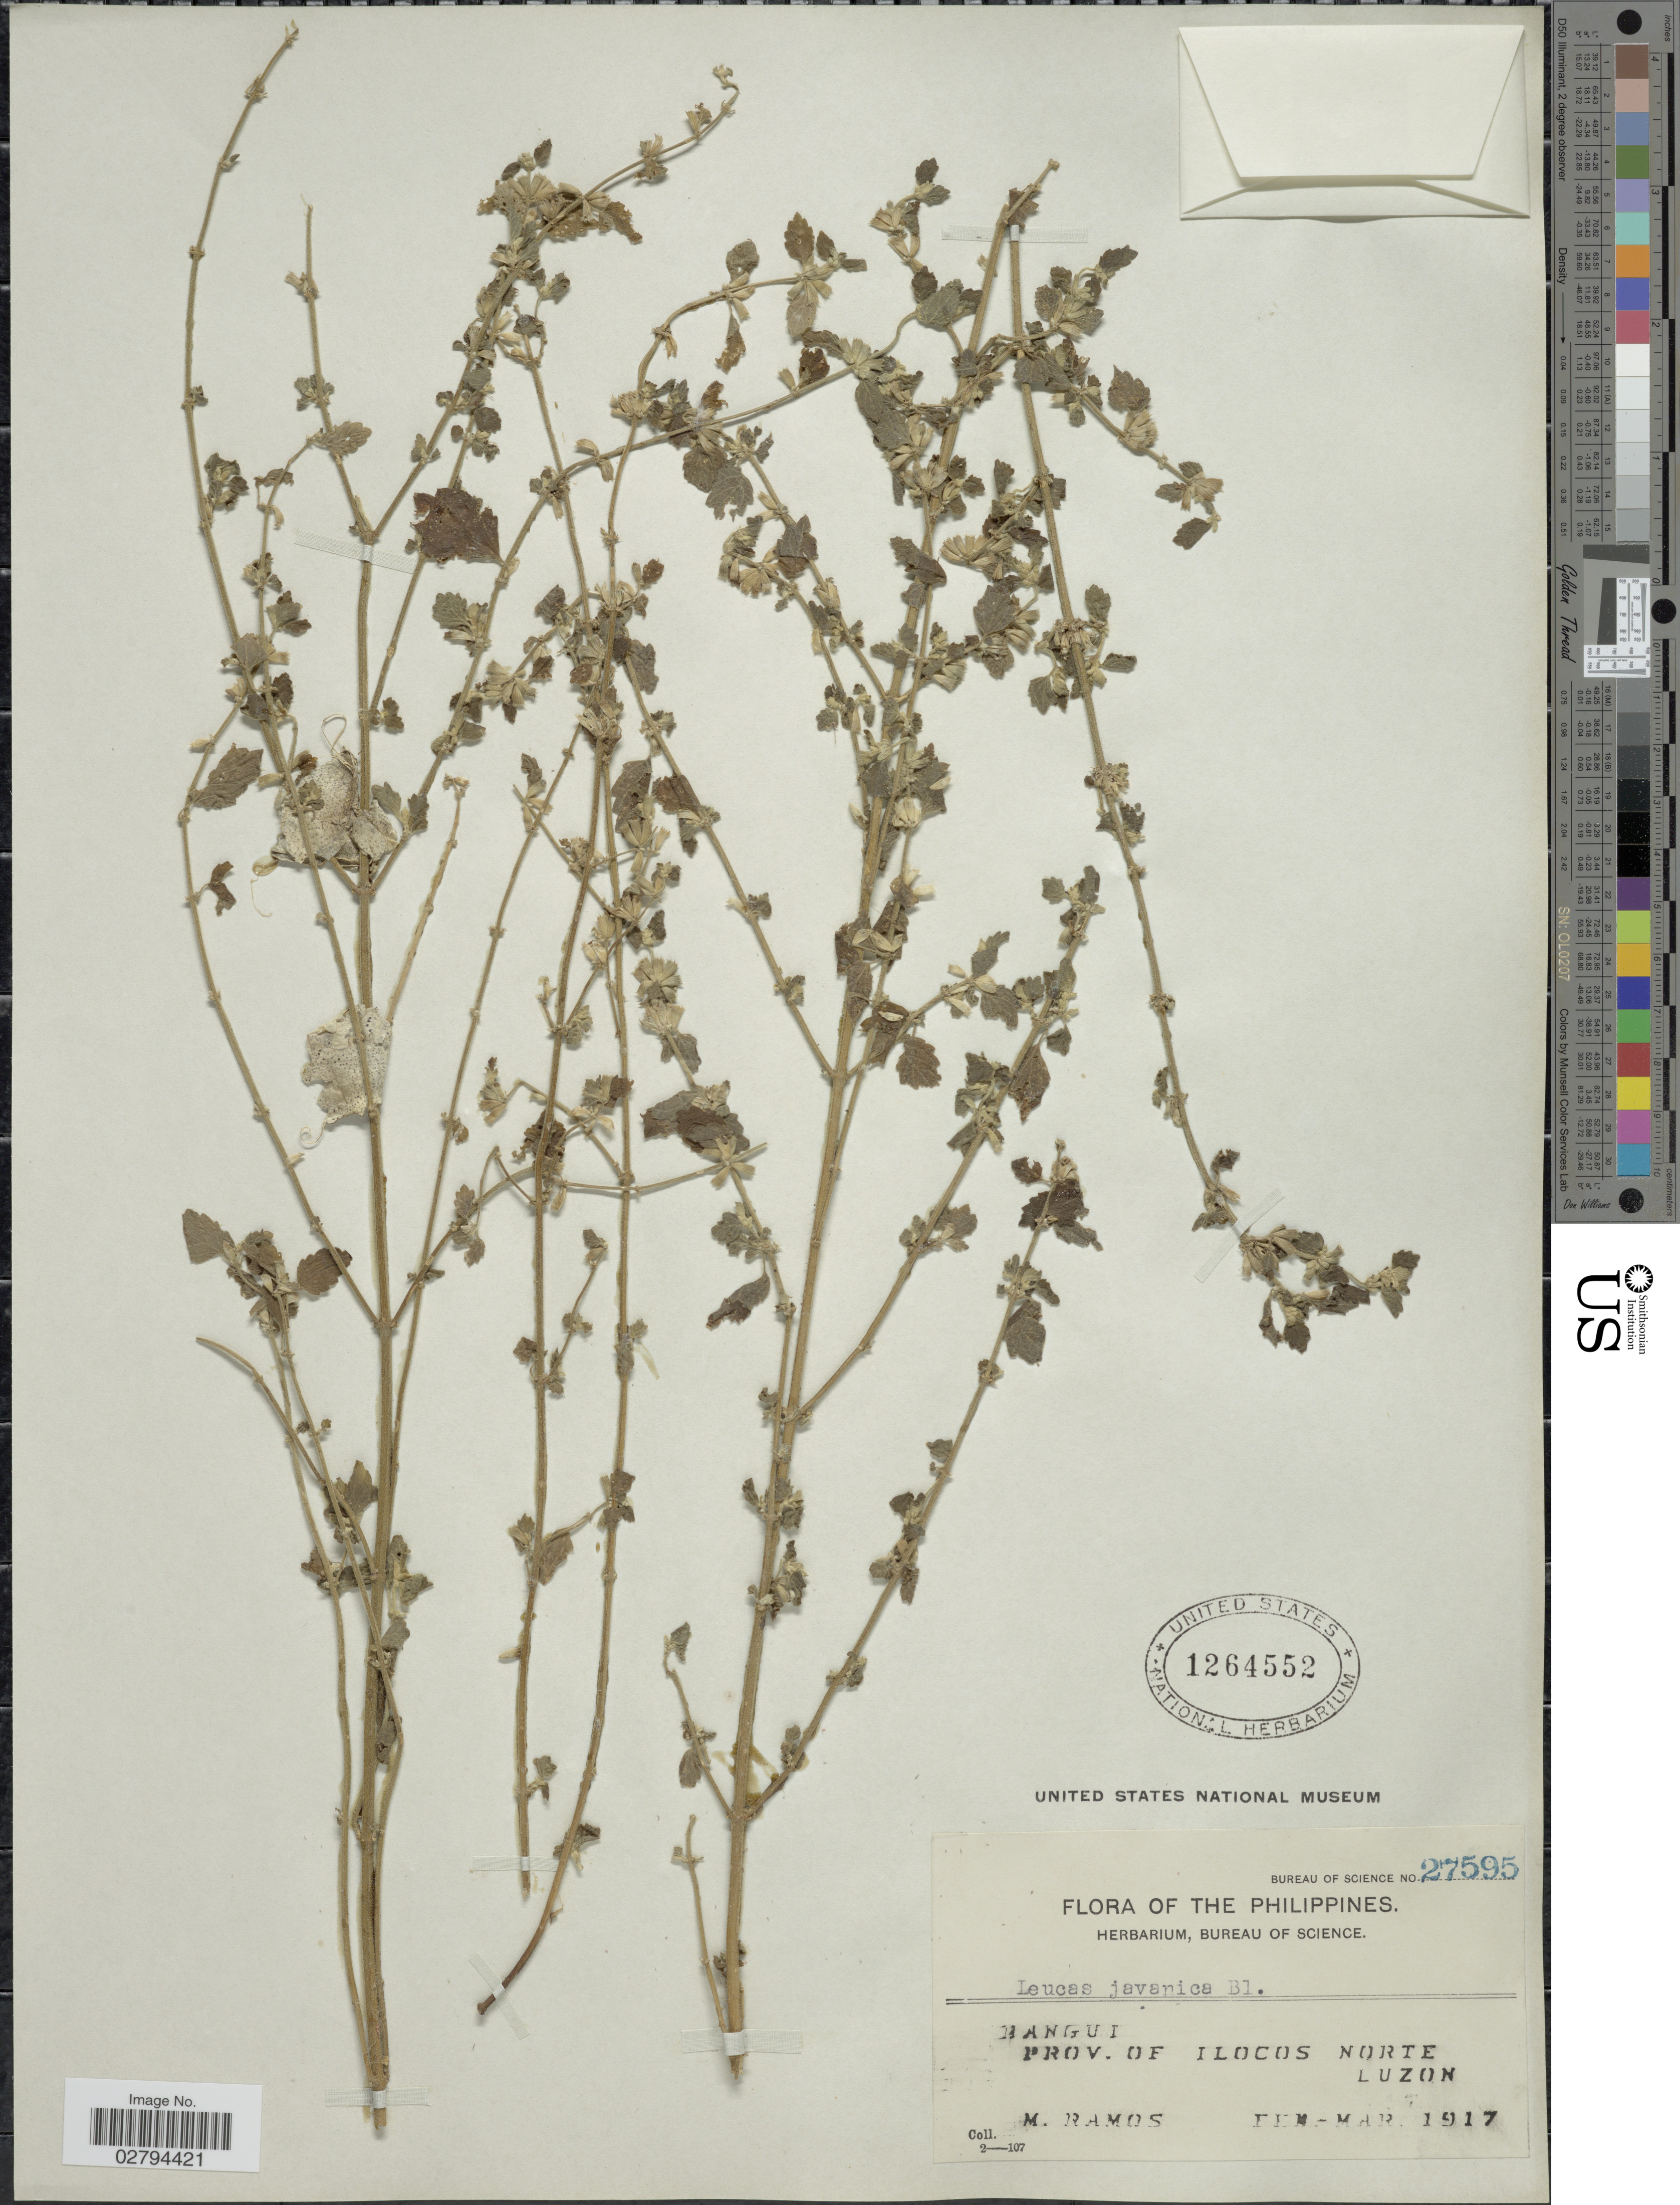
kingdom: Plantae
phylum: Tracheophyta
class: Magnoliopsida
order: Lamiales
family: Lamiaceae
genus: Leucas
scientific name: Leucas javanica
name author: Benth.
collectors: M. Ramos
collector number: Bureau of Science 27595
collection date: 1917-02/1917-03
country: Philippines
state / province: Ilocos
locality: Bangui. Prov. of Ilocos Norte. Luzon.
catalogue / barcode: US 1264552